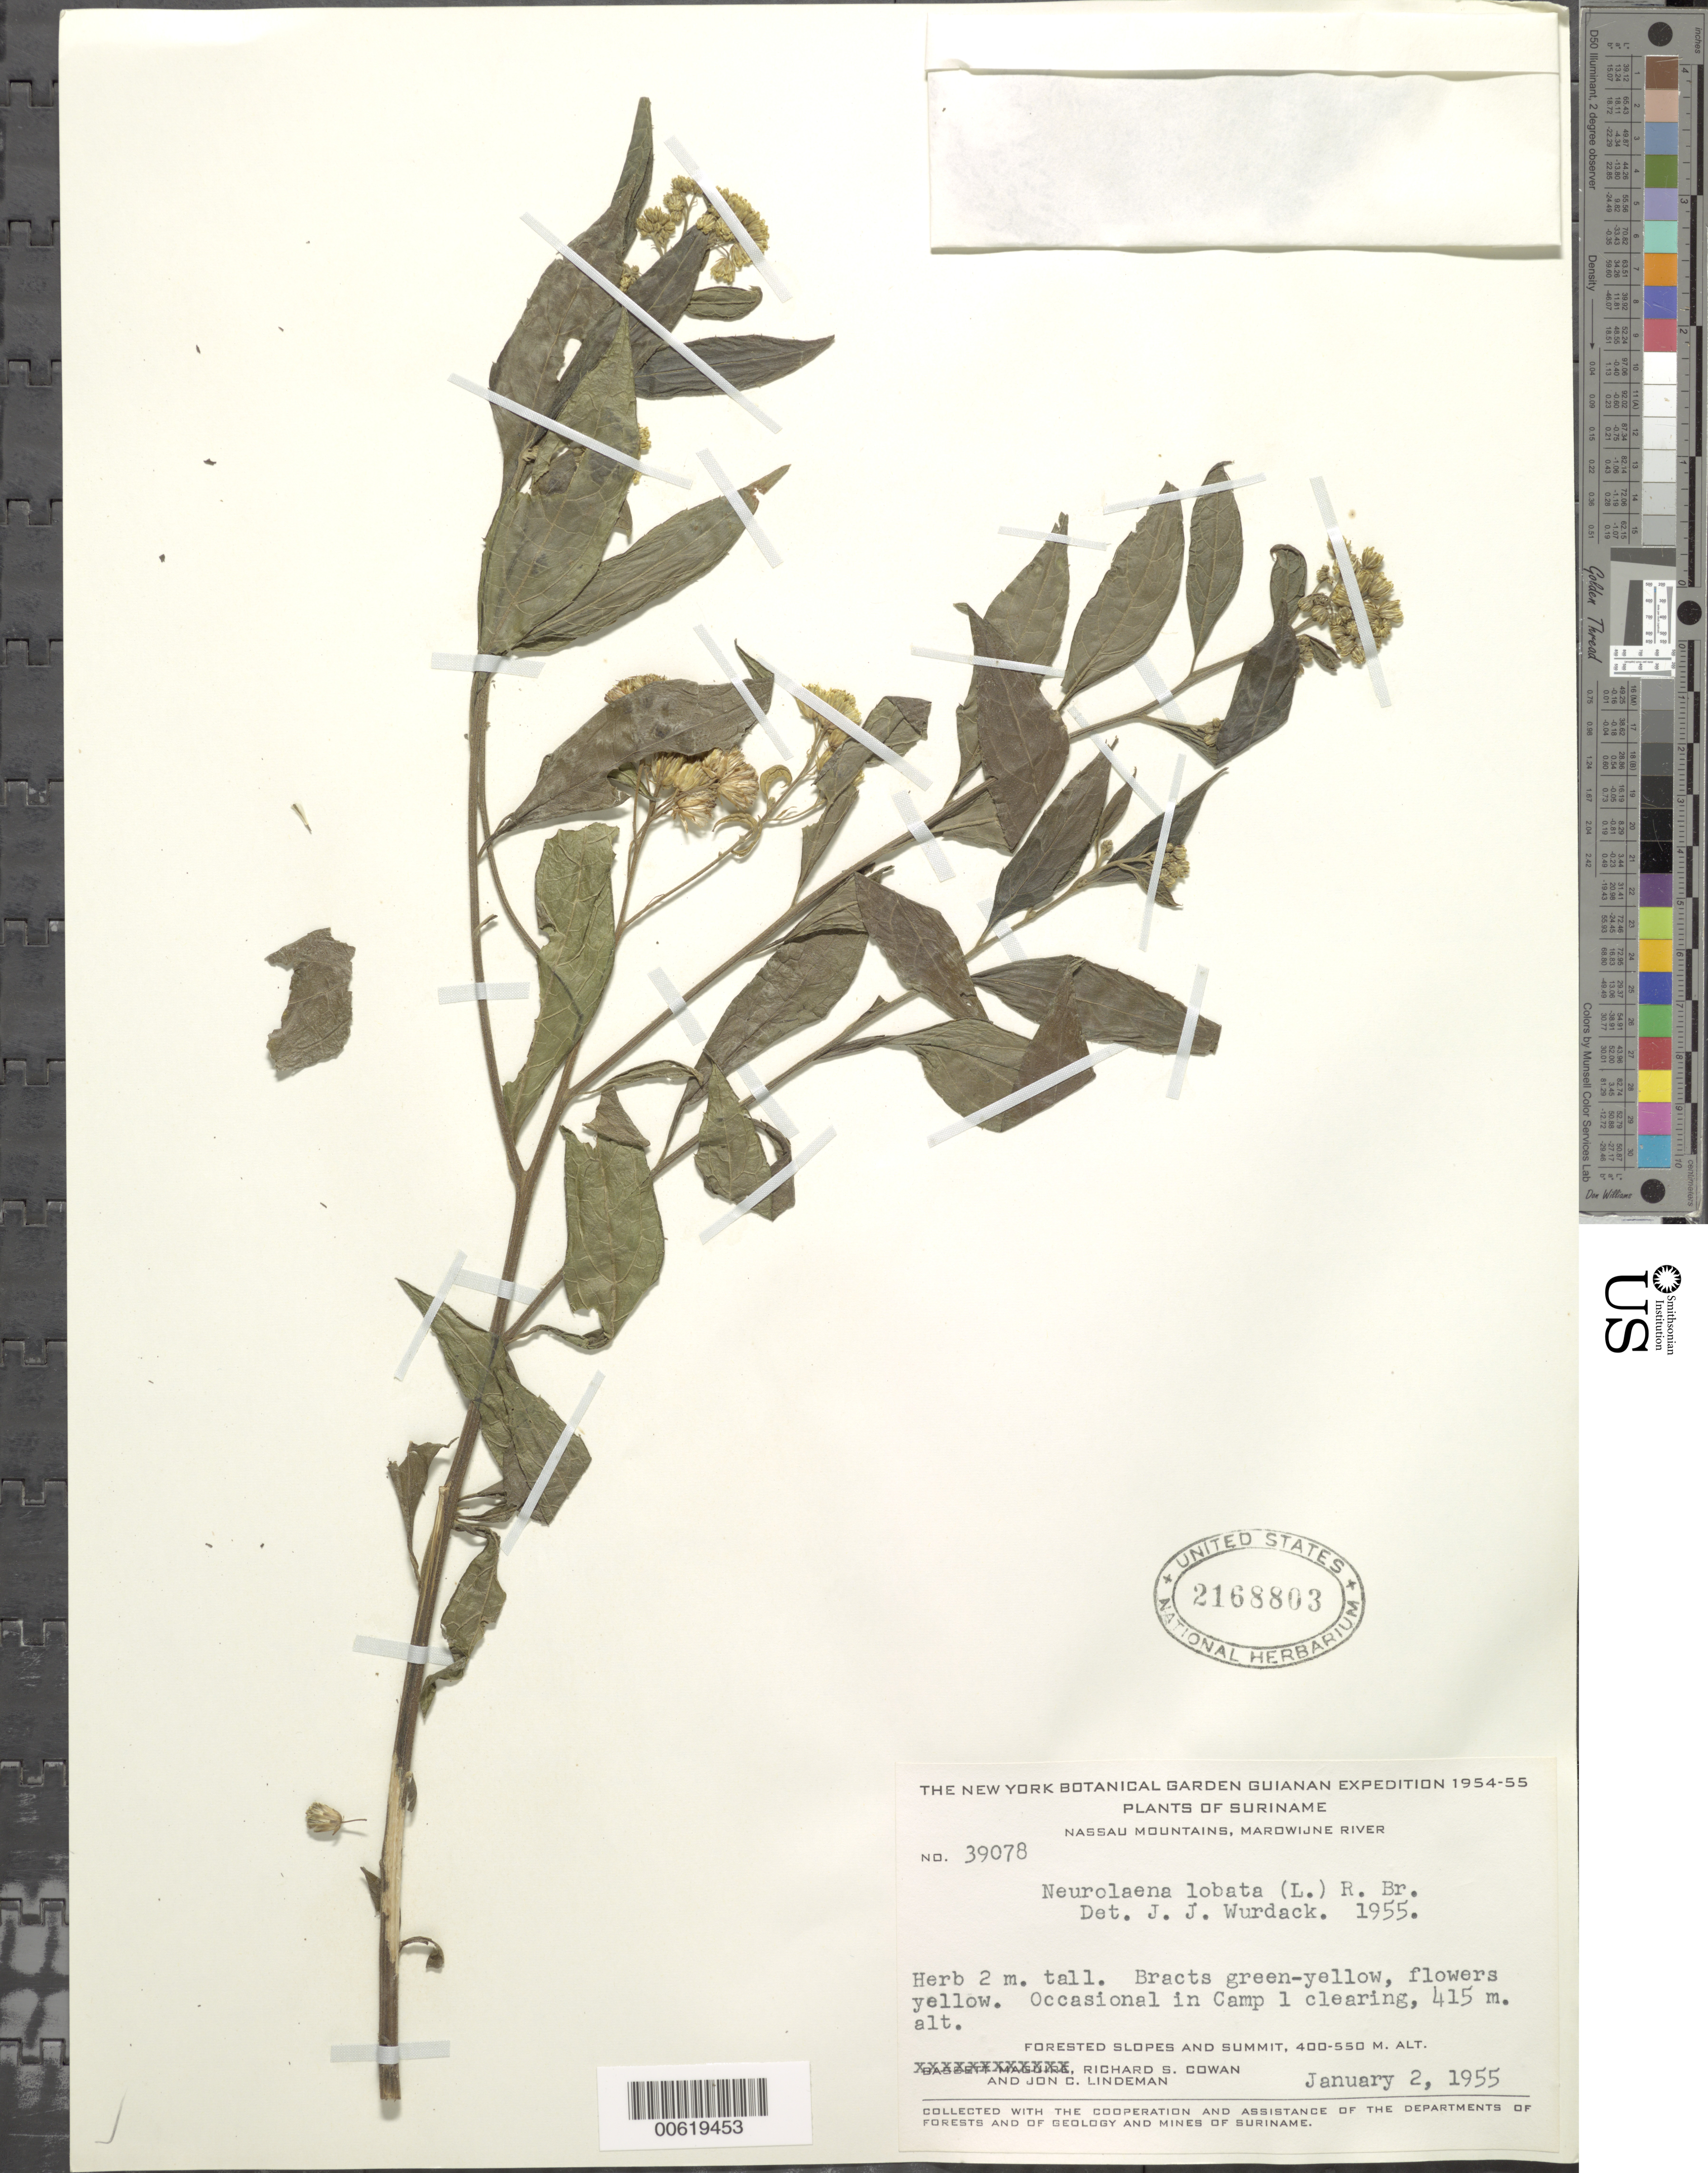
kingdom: Plantae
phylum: Tracheophyta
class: Magnoliopsida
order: Asterales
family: Asteraceae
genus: Neurolaena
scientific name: Neurolaena lobata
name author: (L.) R. Br. ex Cass.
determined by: Wurdack, John J., (US), US (UNITED STATES)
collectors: R. S. Cowan & J. C. Lindeman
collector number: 39078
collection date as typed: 2-Jan-55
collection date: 1955-01-02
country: Suriname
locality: Nassau Mts., Marowijne R., Camp I clearing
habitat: Forested slopes and summit; camp clearing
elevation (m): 415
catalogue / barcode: US 2168803